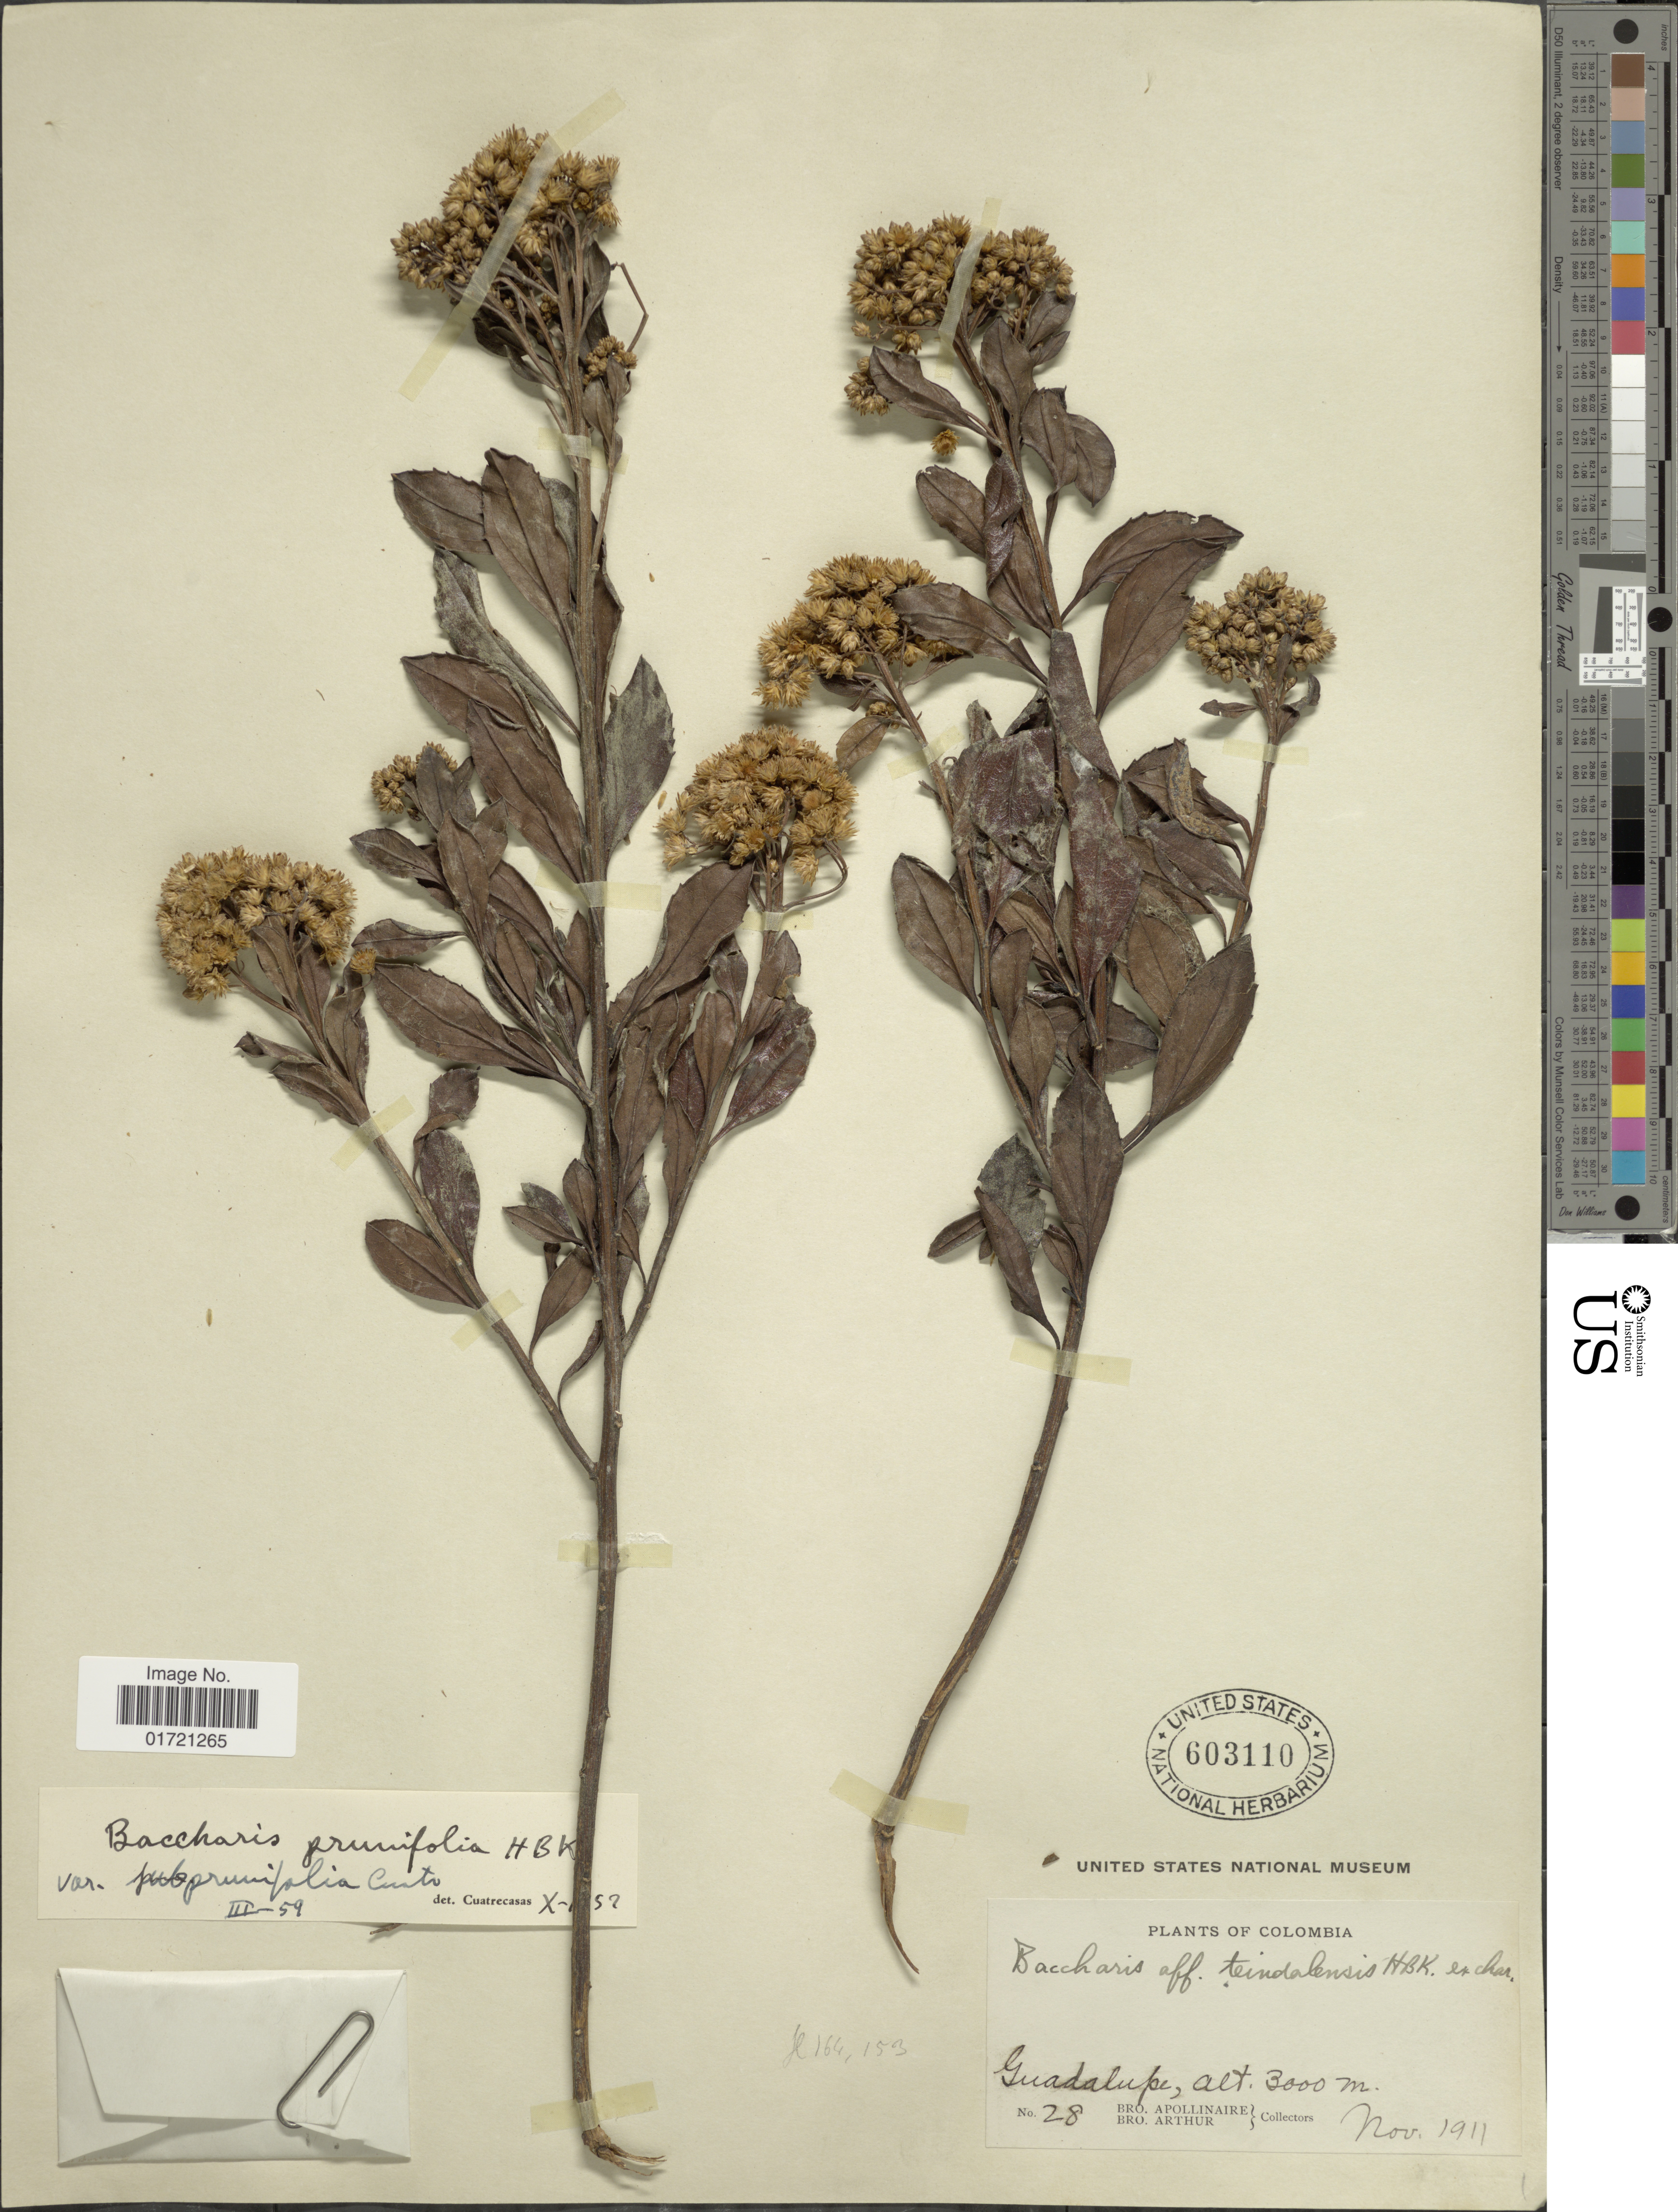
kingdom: Plantae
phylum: Tracheophyta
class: Magnoliopsida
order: Asterales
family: Asteraceae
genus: Baccharis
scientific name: Baccharis prunifolia var. subprunifolia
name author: Cuatrec.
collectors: Bro. Apollinaire & Bro. Arthur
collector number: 28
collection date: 1911-11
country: Colombia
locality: Guadalupe.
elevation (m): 3000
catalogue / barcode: US 603110